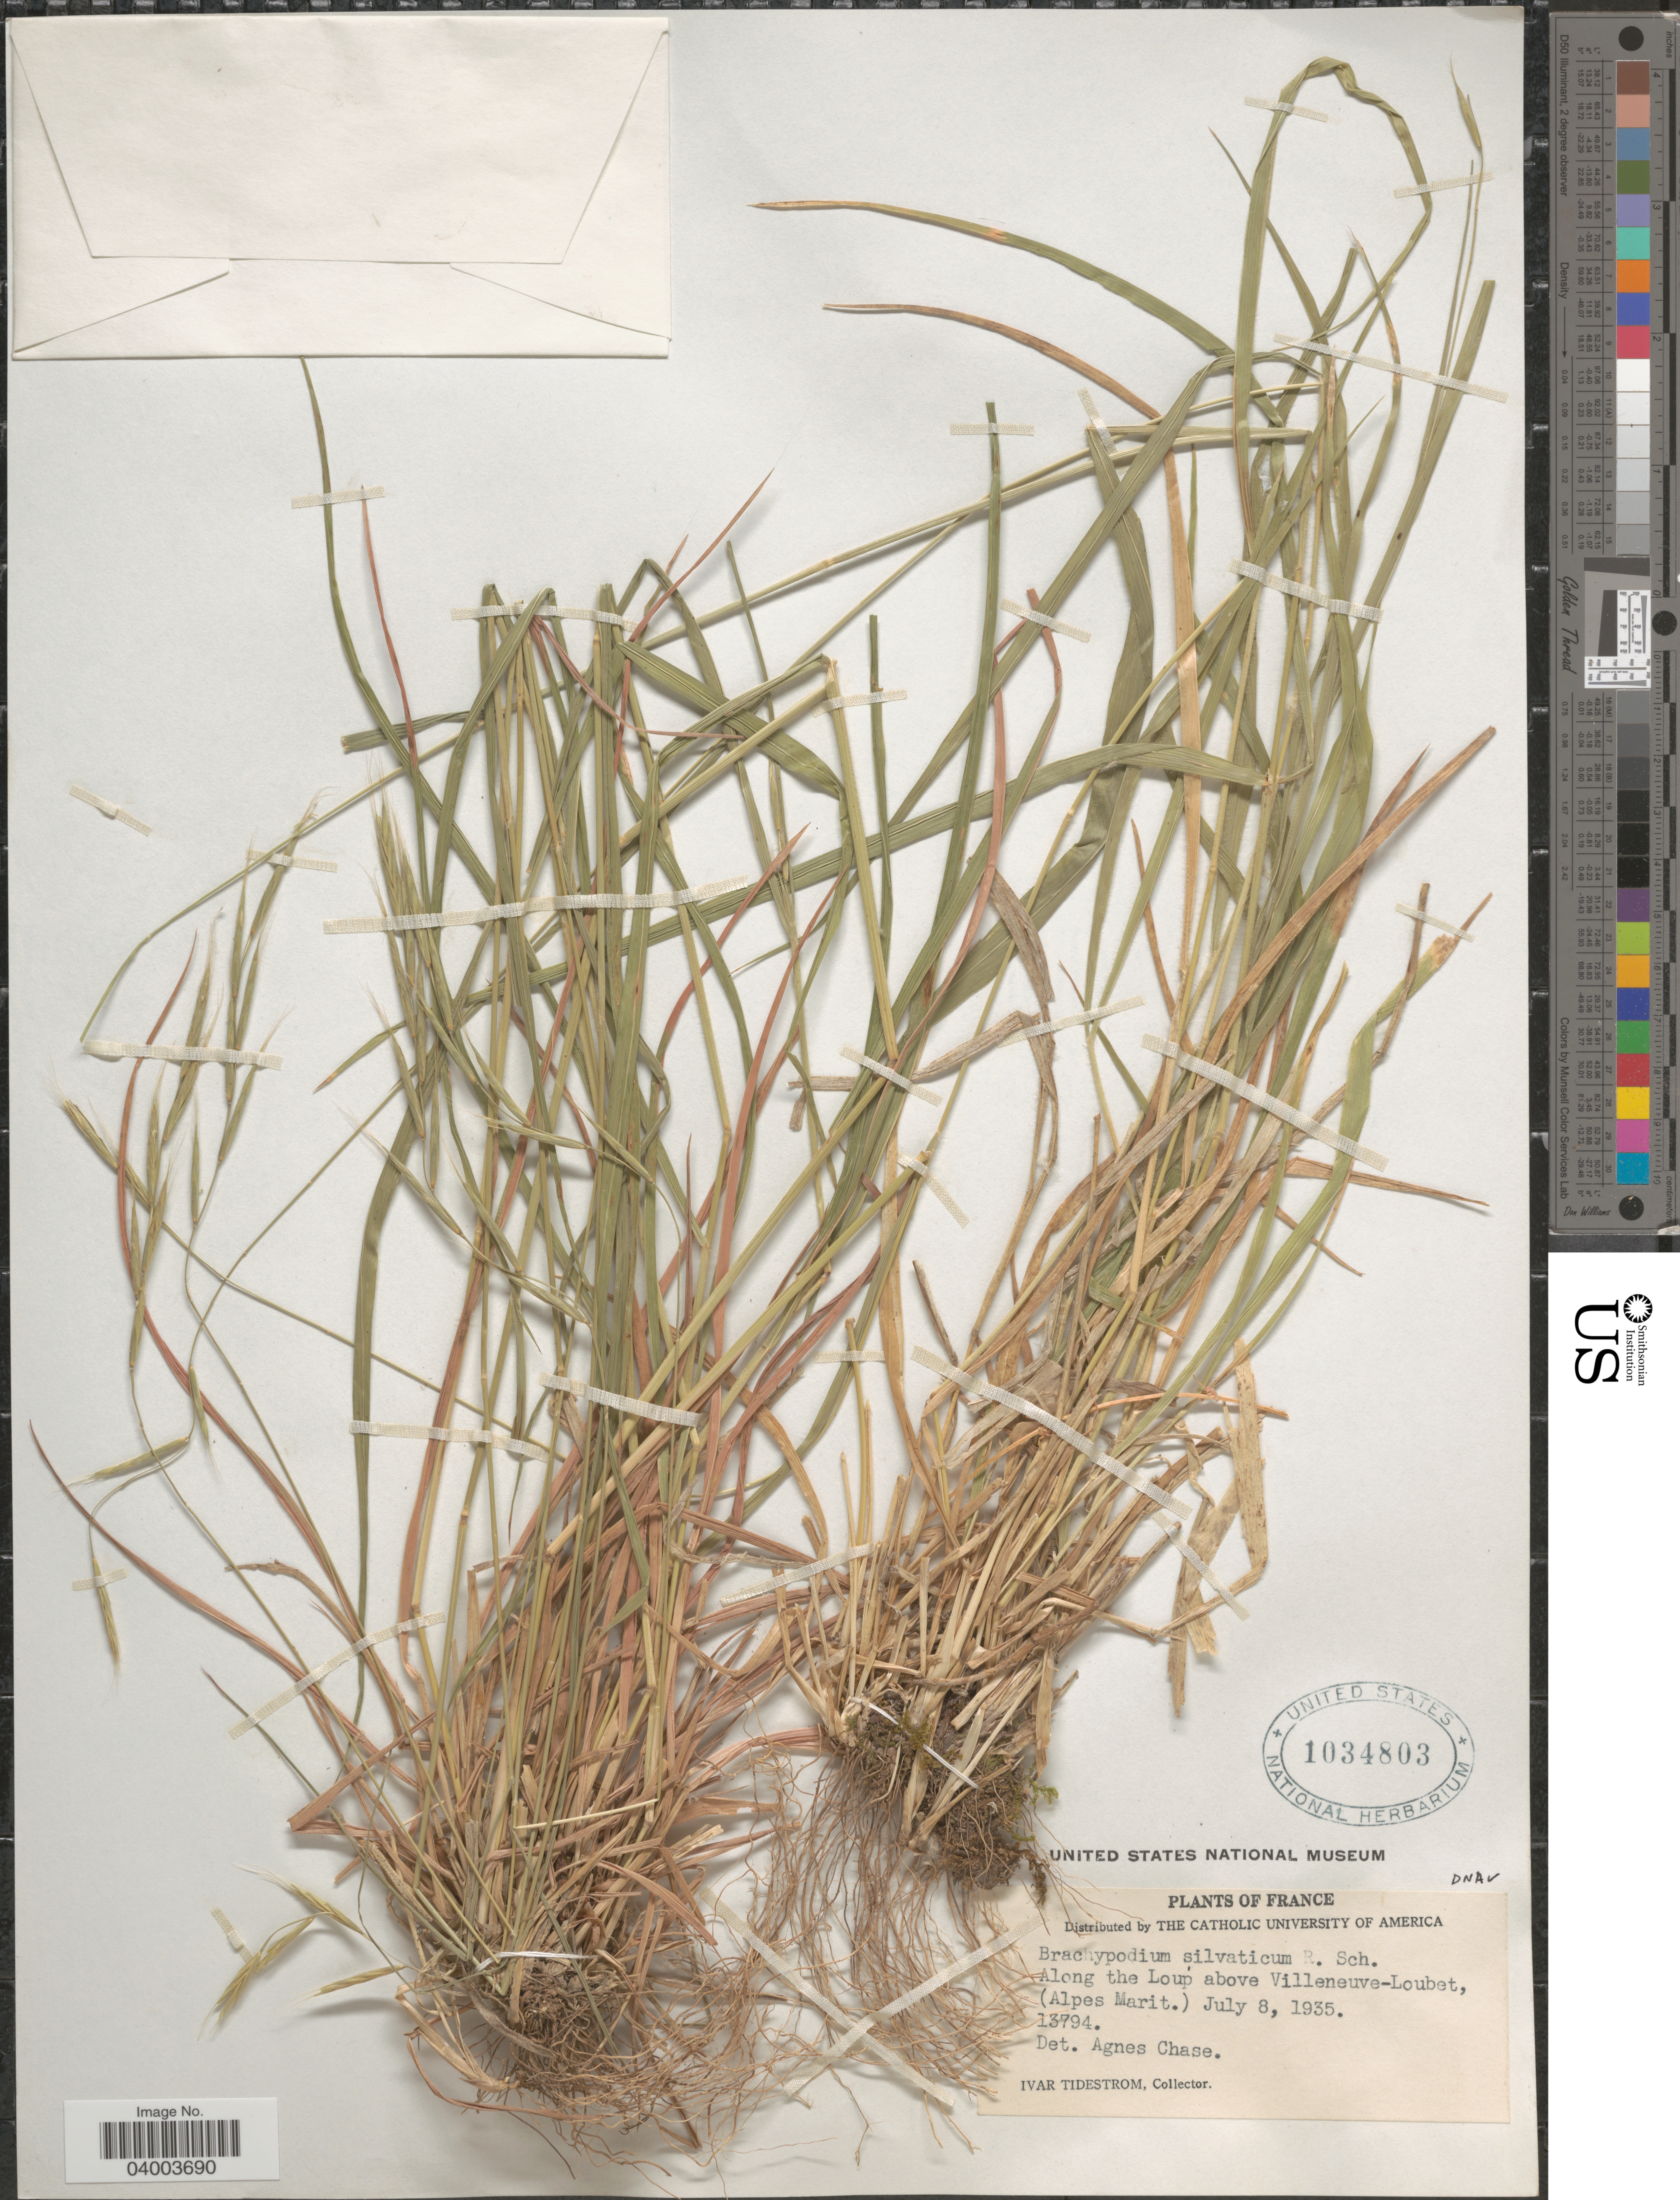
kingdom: Plantae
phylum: Tracheophyta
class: Liliopsida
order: Poales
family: Poaceae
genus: Brachypodium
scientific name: Brachypodium sylvaticum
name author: (Huds.) P. Beauv.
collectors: I. F. Tidestrom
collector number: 13794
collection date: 1935-07-08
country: France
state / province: Provence-Alpes-Côte d'Azur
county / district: Alpes-Maritimes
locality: Along the Loup above Villeneuve-Loubet, (Alpes Marit).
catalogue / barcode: US 1034803